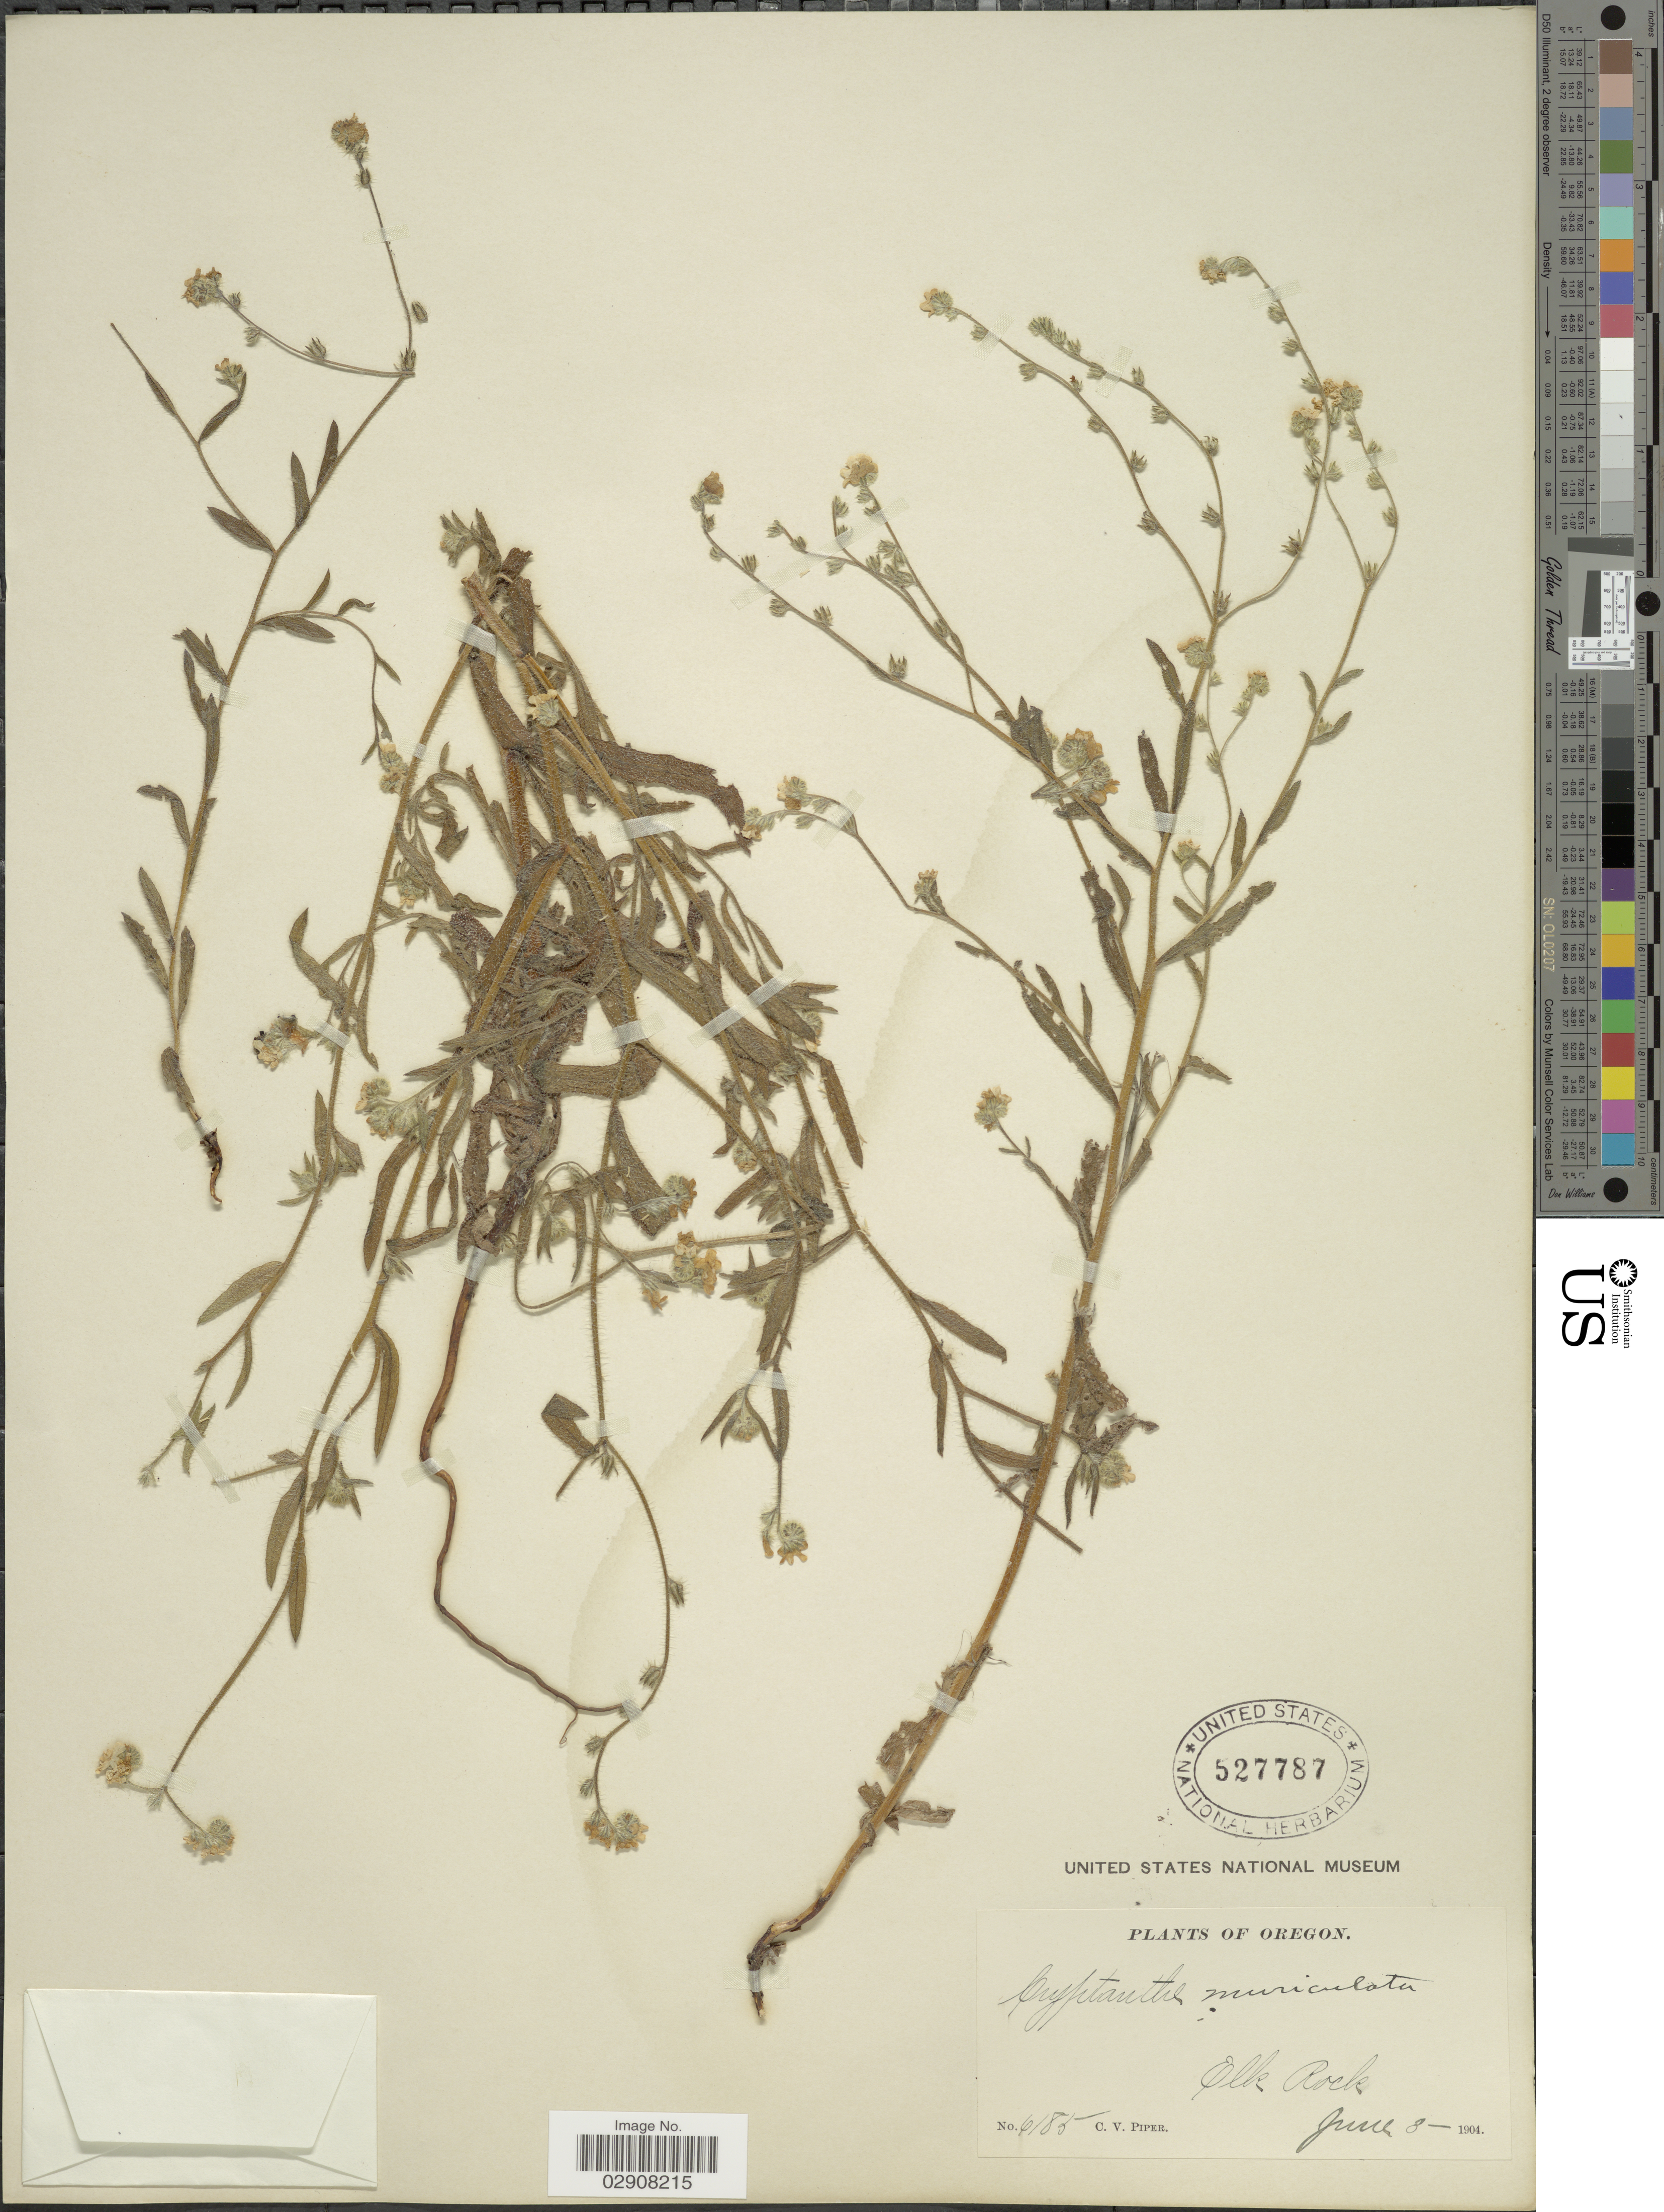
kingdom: Plantae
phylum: Tracheophyta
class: Magnoliopsida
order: Boraginales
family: Boraginaceae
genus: Cryptantha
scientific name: Cryptantha muricata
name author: (Hook. & Arn.) A. Nelson & J.F. Macbr.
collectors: C. V. Piper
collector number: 6185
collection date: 1904-06-08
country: United States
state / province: Oregon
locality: Elk Rock.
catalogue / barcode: US 527787